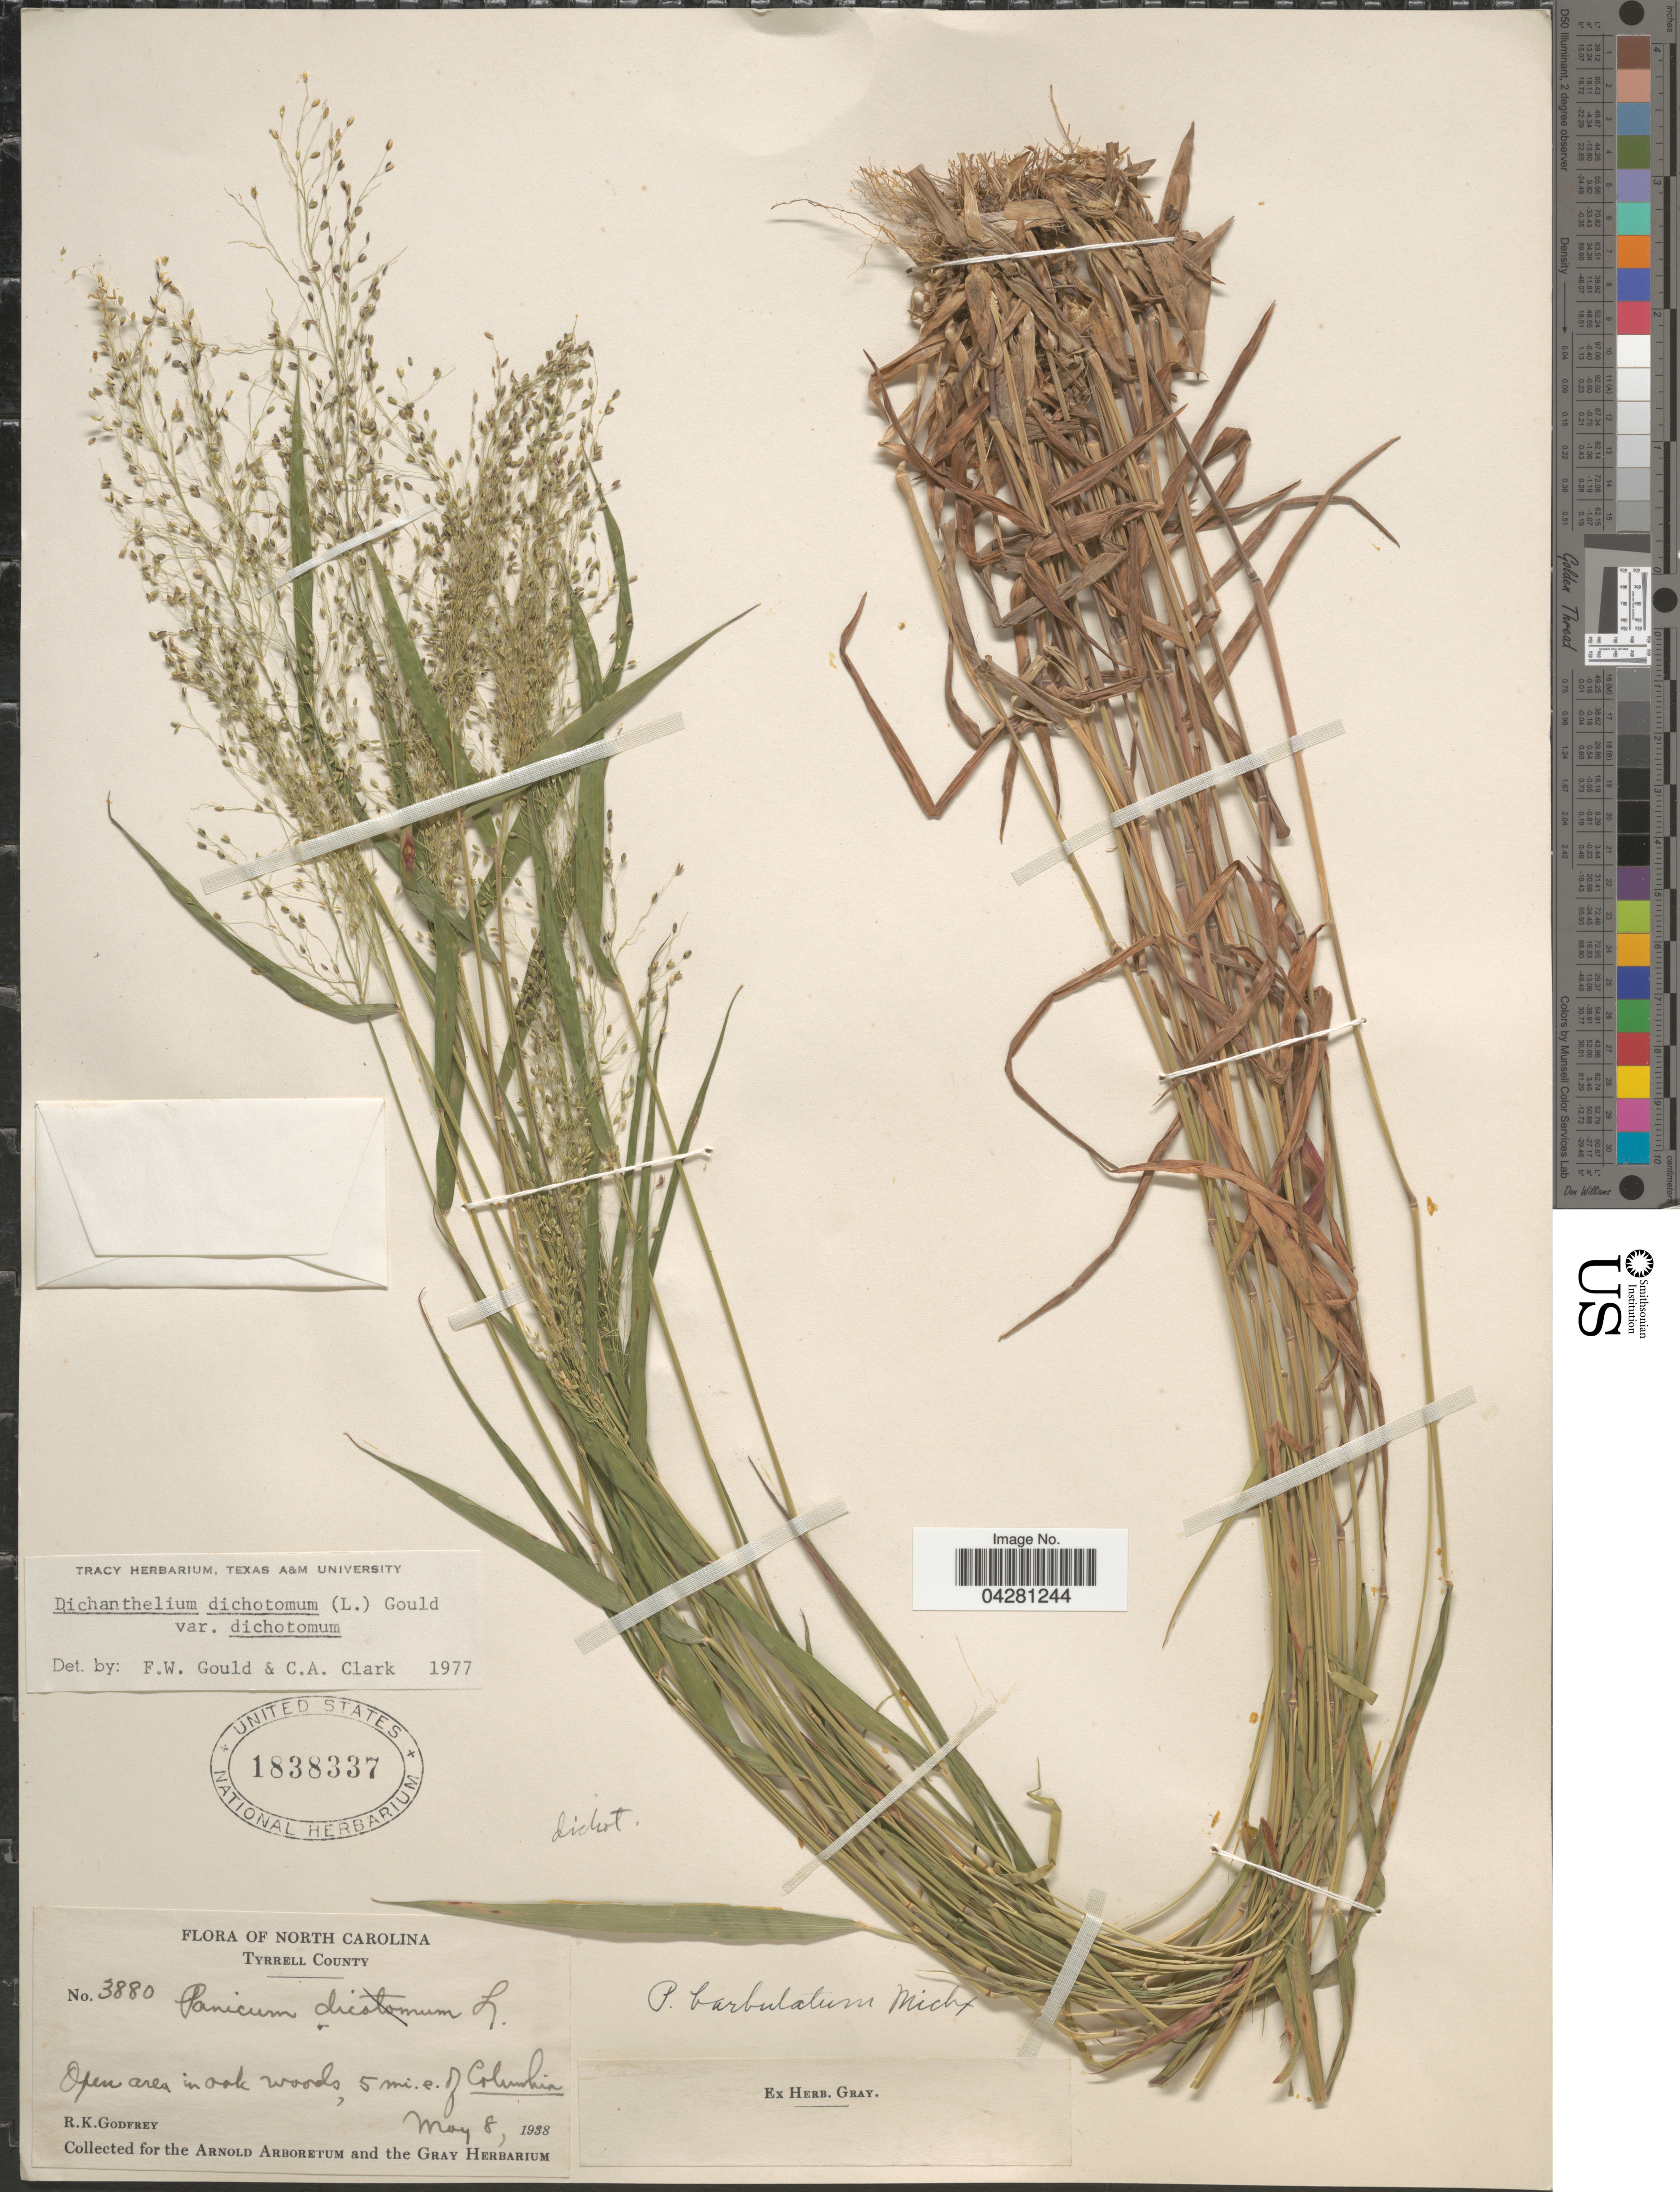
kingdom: Plantae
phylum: Tracheophyta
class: Liliopsida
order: Poales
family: Poaceae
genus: Dichanthelium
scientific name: Dichanthelium dichotomum var. dichotomum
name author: (L.) Gould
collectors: R. K. Godfrey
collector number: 3880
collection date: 1938-05-08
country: United States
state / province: North Carolina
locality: Tyrrell County. Open areas in oak woods, 5 mi. e. of Columbia.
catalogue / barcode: US 1838337